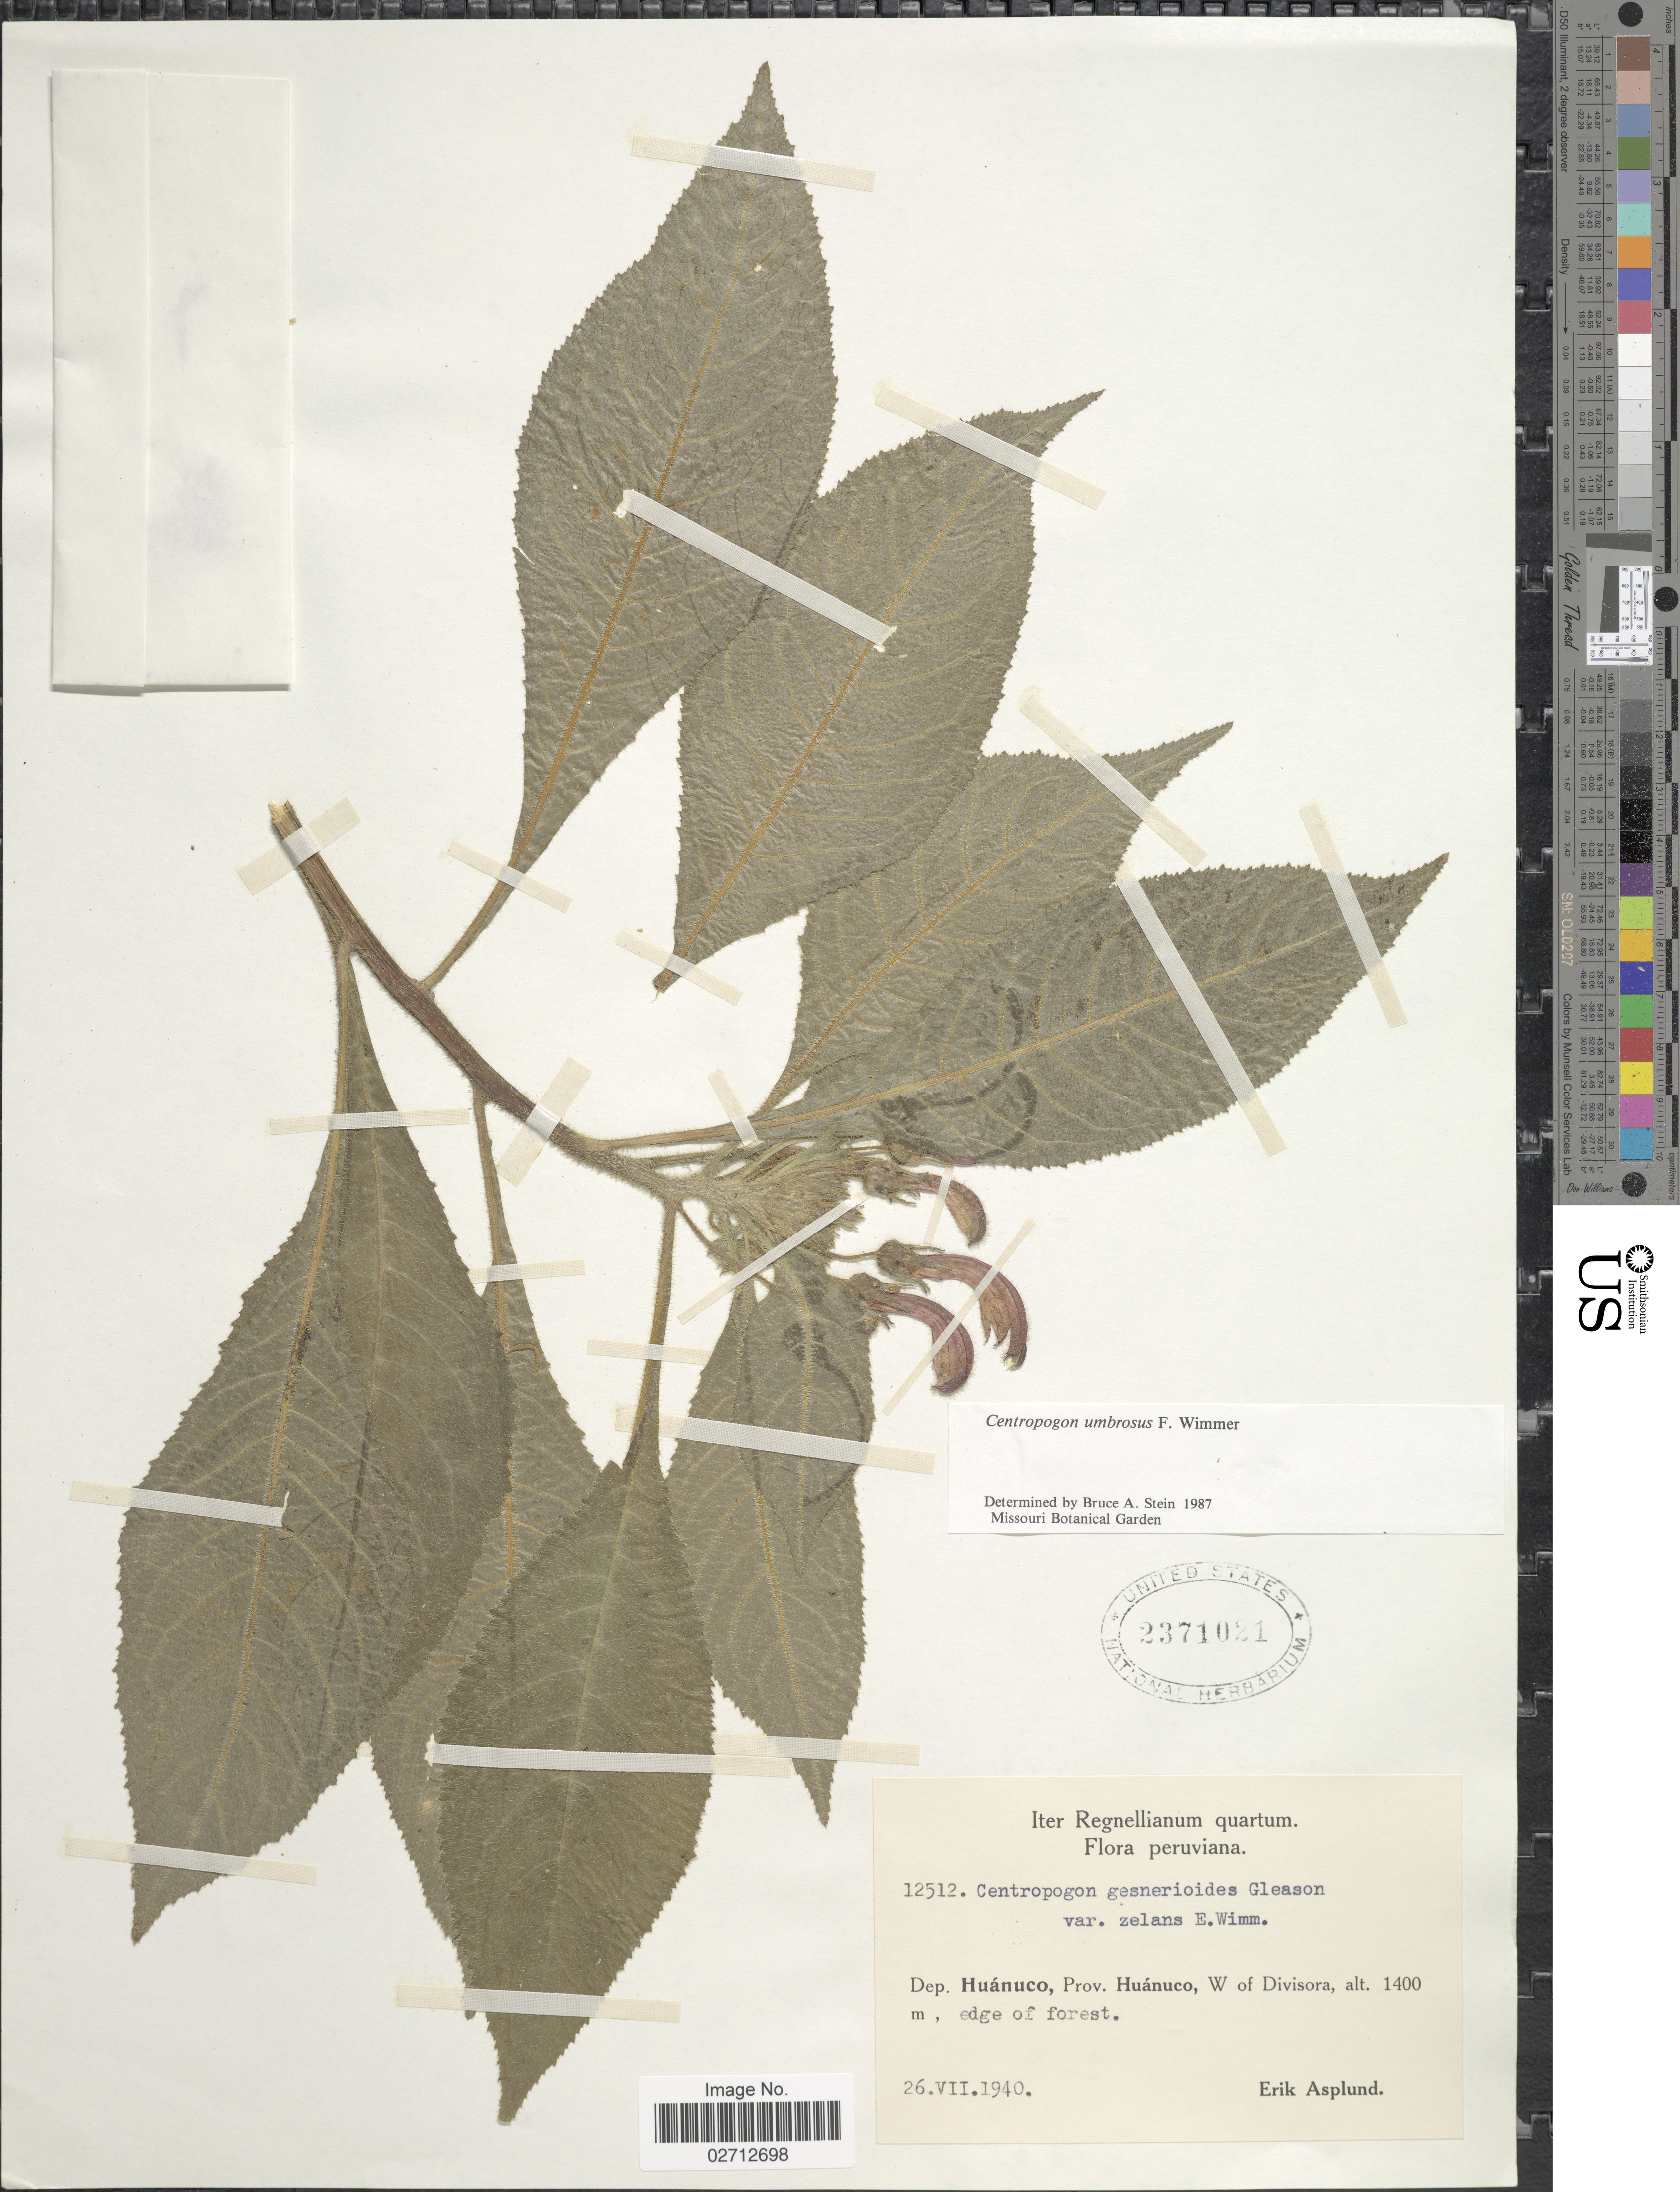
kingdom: Plantae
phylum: Tracheophyta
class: Magnoliopsida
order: Asterales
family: Campanulaceae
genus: Centropogon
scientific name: Centropogon umbrosus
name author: E. Wimm.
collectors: E. Asplund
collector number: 12512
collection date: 1940-07-26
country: Peru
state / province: Huánuco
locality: Prov. Huanuco, W of Divisora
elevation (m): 1400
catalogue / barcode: US 2371021